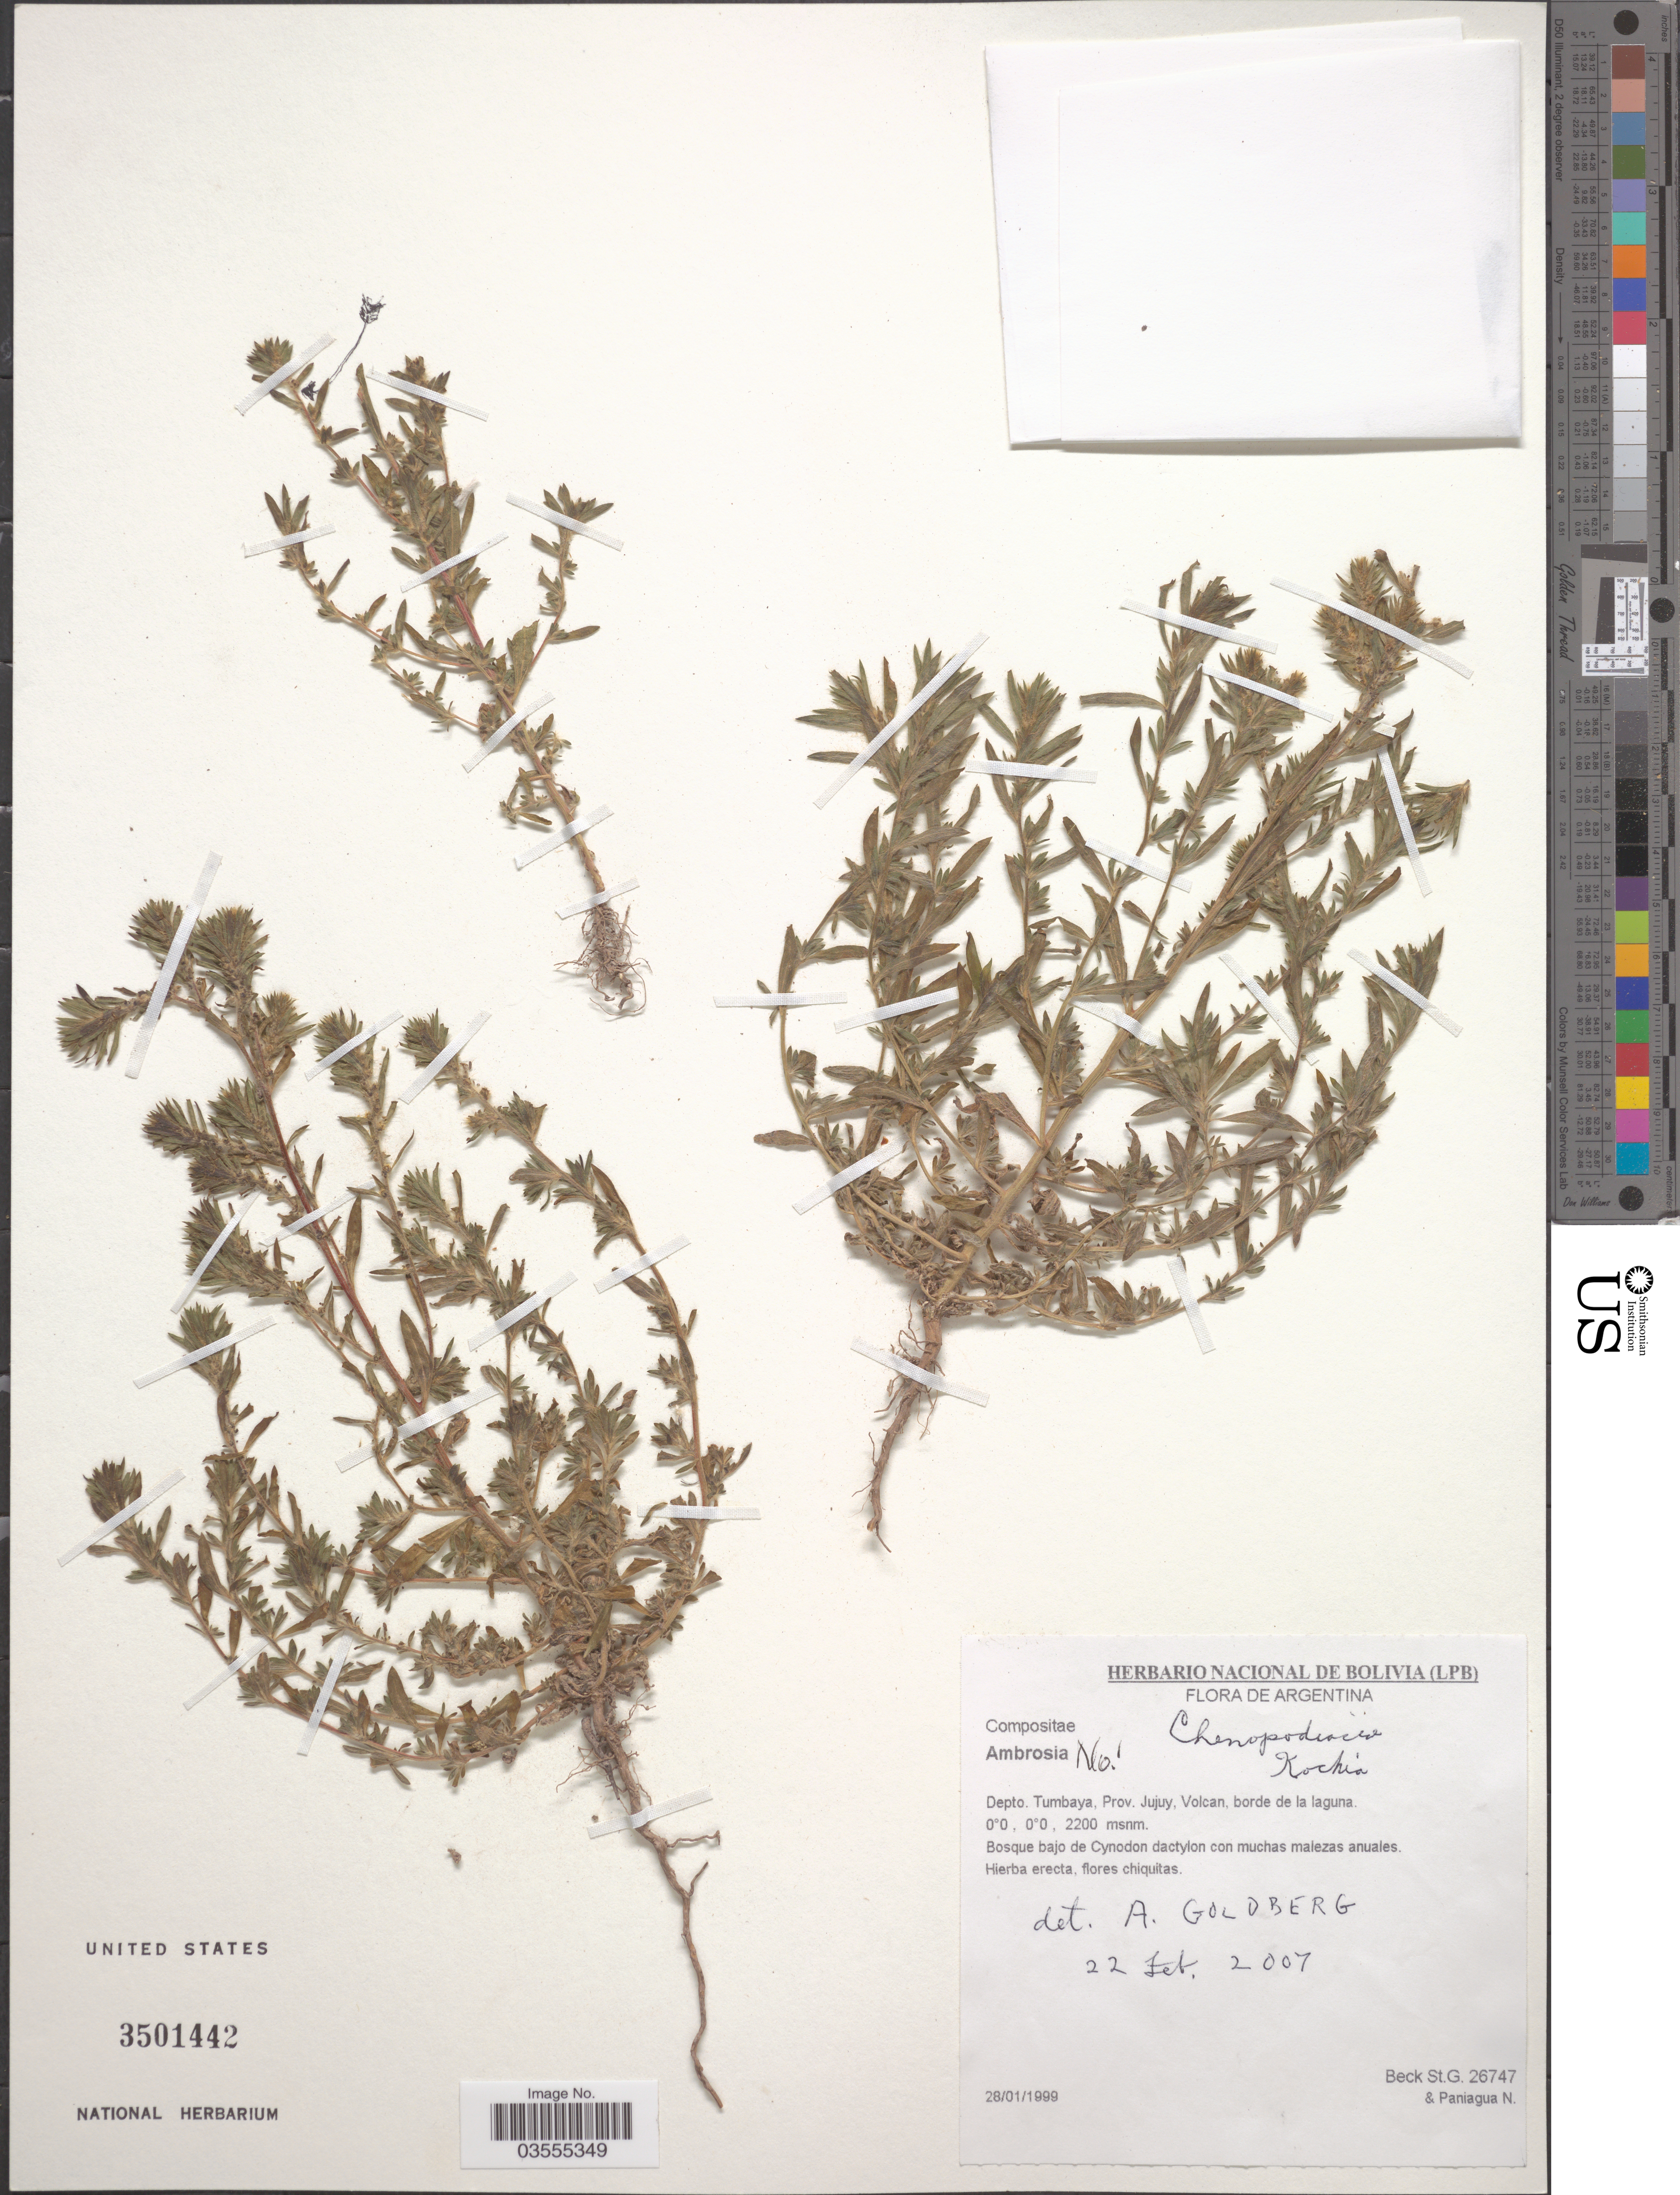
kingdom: Plantae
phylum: Tracheophyta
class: Magnoliopsida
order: Caryophyllales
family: Amaranthaceae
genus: Bassia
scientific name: Bassia hyssopifolia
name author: (Pall.) Kuntze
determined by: Strong, Mark T., (BOT), Smithsonian Institution - National Museum of Natural History (UNITED STATES)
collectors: S. G. Beck & N. Paniagua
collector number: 26747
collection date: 1999-01-28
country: Argentina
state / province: Jujuy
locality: Depto. Tumbaya, Prov. Jujuy, Volcan, borde de la laguna.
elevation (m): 2200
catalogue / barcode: US 3501442